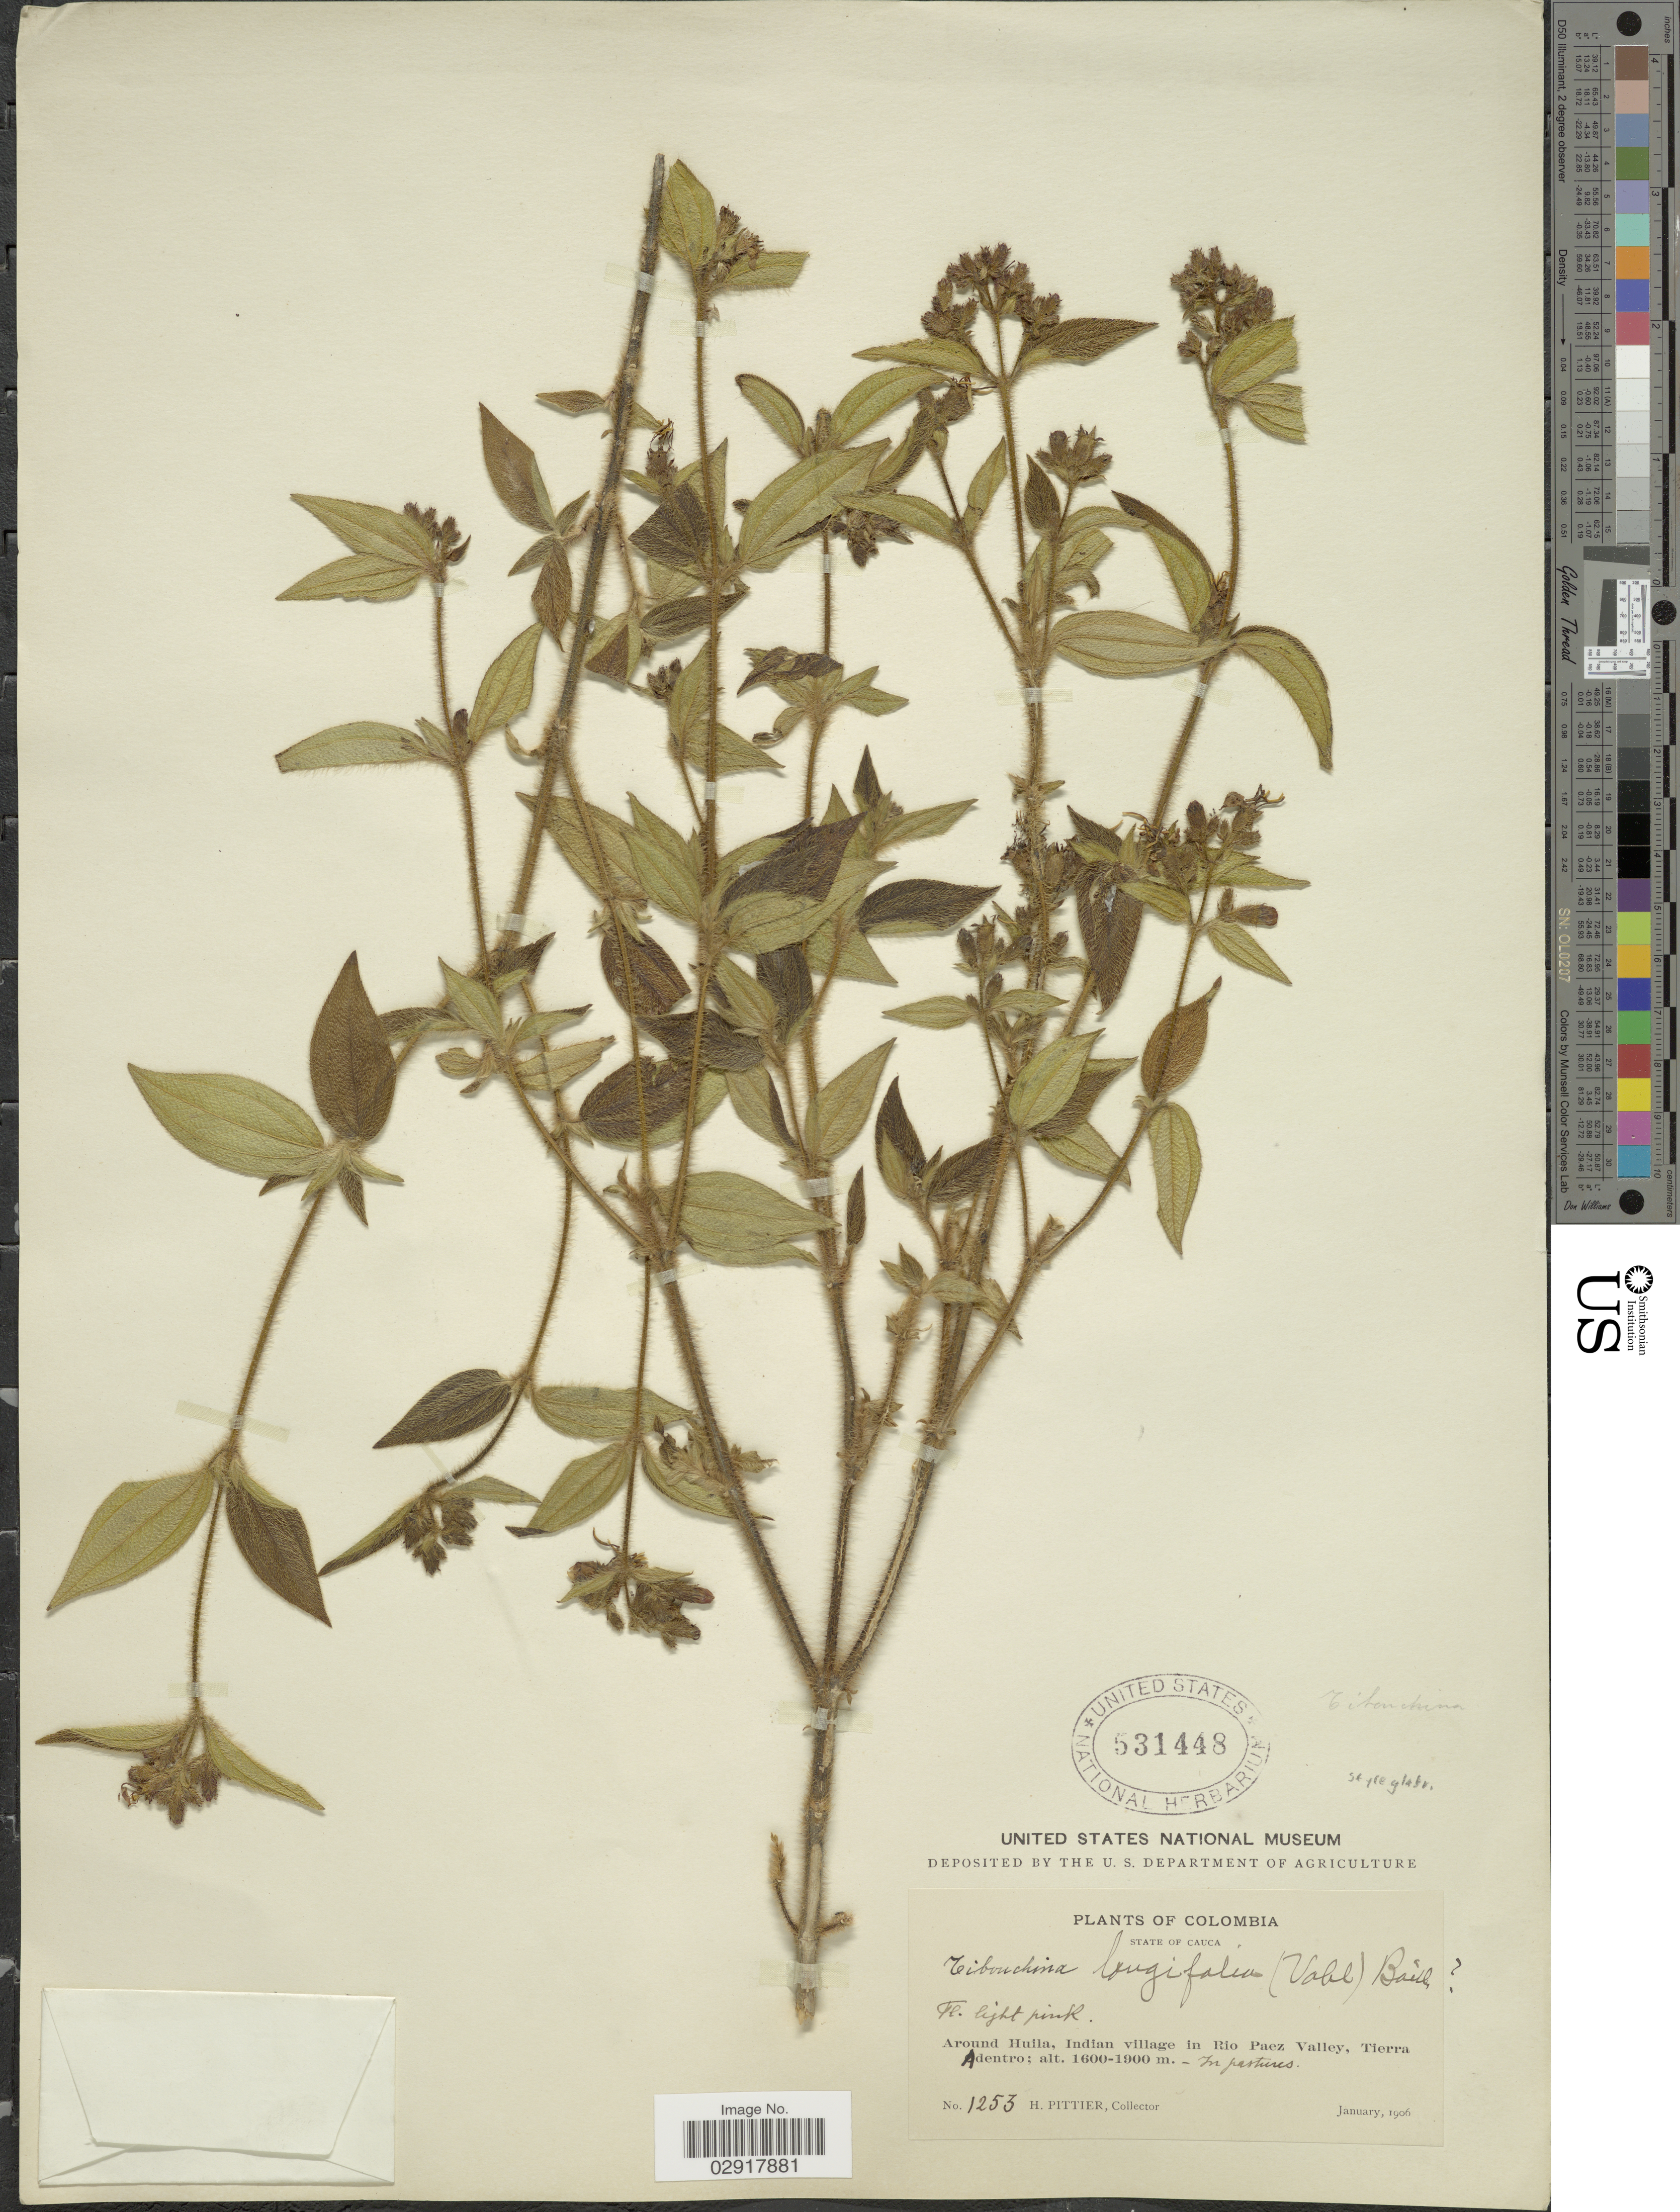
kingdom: Plantae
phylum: Tracheophyta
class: Magnoliopsida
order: Myrtales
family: Melastomataceae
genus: Chaetogastra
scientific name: Chaetogastra sp.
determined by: Strong, Mark T., (BOT), Smithsonian Institution - National Museum of Natural History (UNITED STATES)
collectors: H. F. Pittier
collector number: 1253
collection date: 1906-01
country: Colombia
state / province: Cauca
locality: State of Cauca. Around Huila, Indian village in Rio Paez Valley, Tierra Adentro.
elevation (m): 1600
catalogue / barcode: US 531448